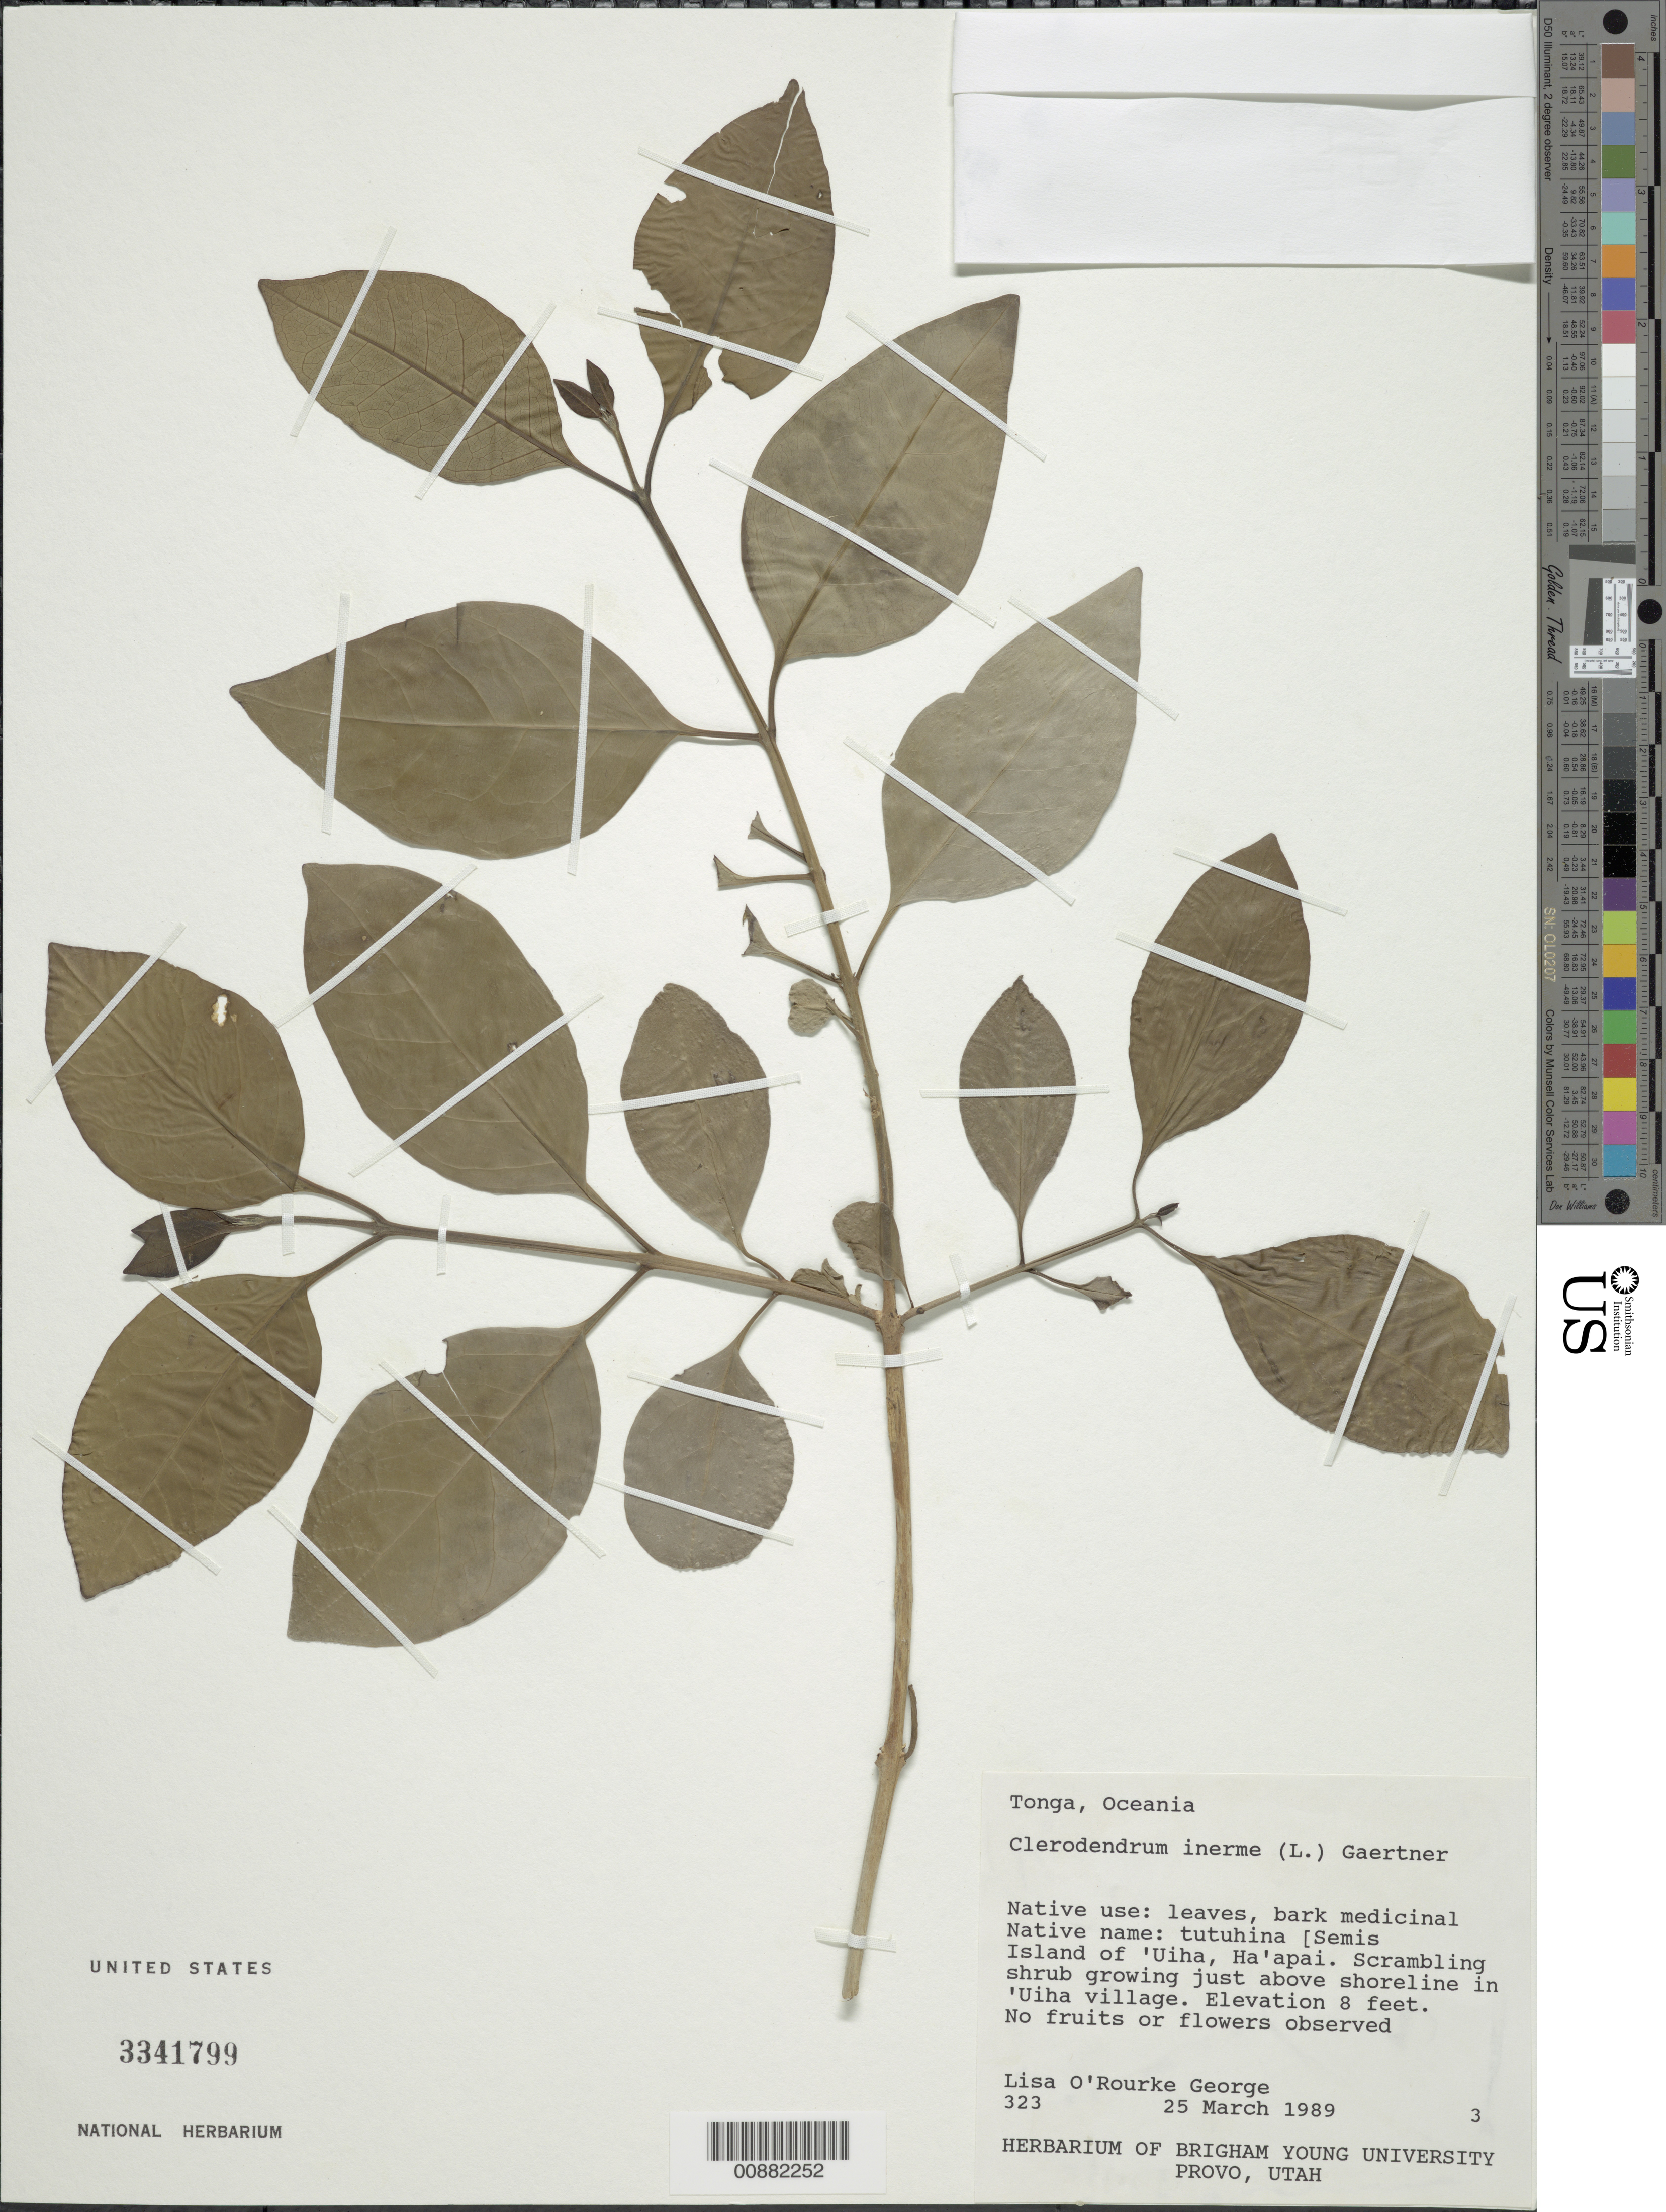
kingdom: Plantae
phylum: Tracheophyta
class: Magnoliopsida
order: Lamiales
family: Lamiaceae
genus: Clerodendrum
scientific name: Clerodendrum inerme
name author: (L.) Gaertn.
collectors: L. George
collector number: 323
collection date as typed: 25 Mar 1989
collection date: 1989-03-25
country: Tonga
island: Uiha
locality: Island of 'Uiha, Ha'apai. 'Uiha village.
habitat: shoreline.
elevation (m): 2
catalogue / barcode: US 3341799